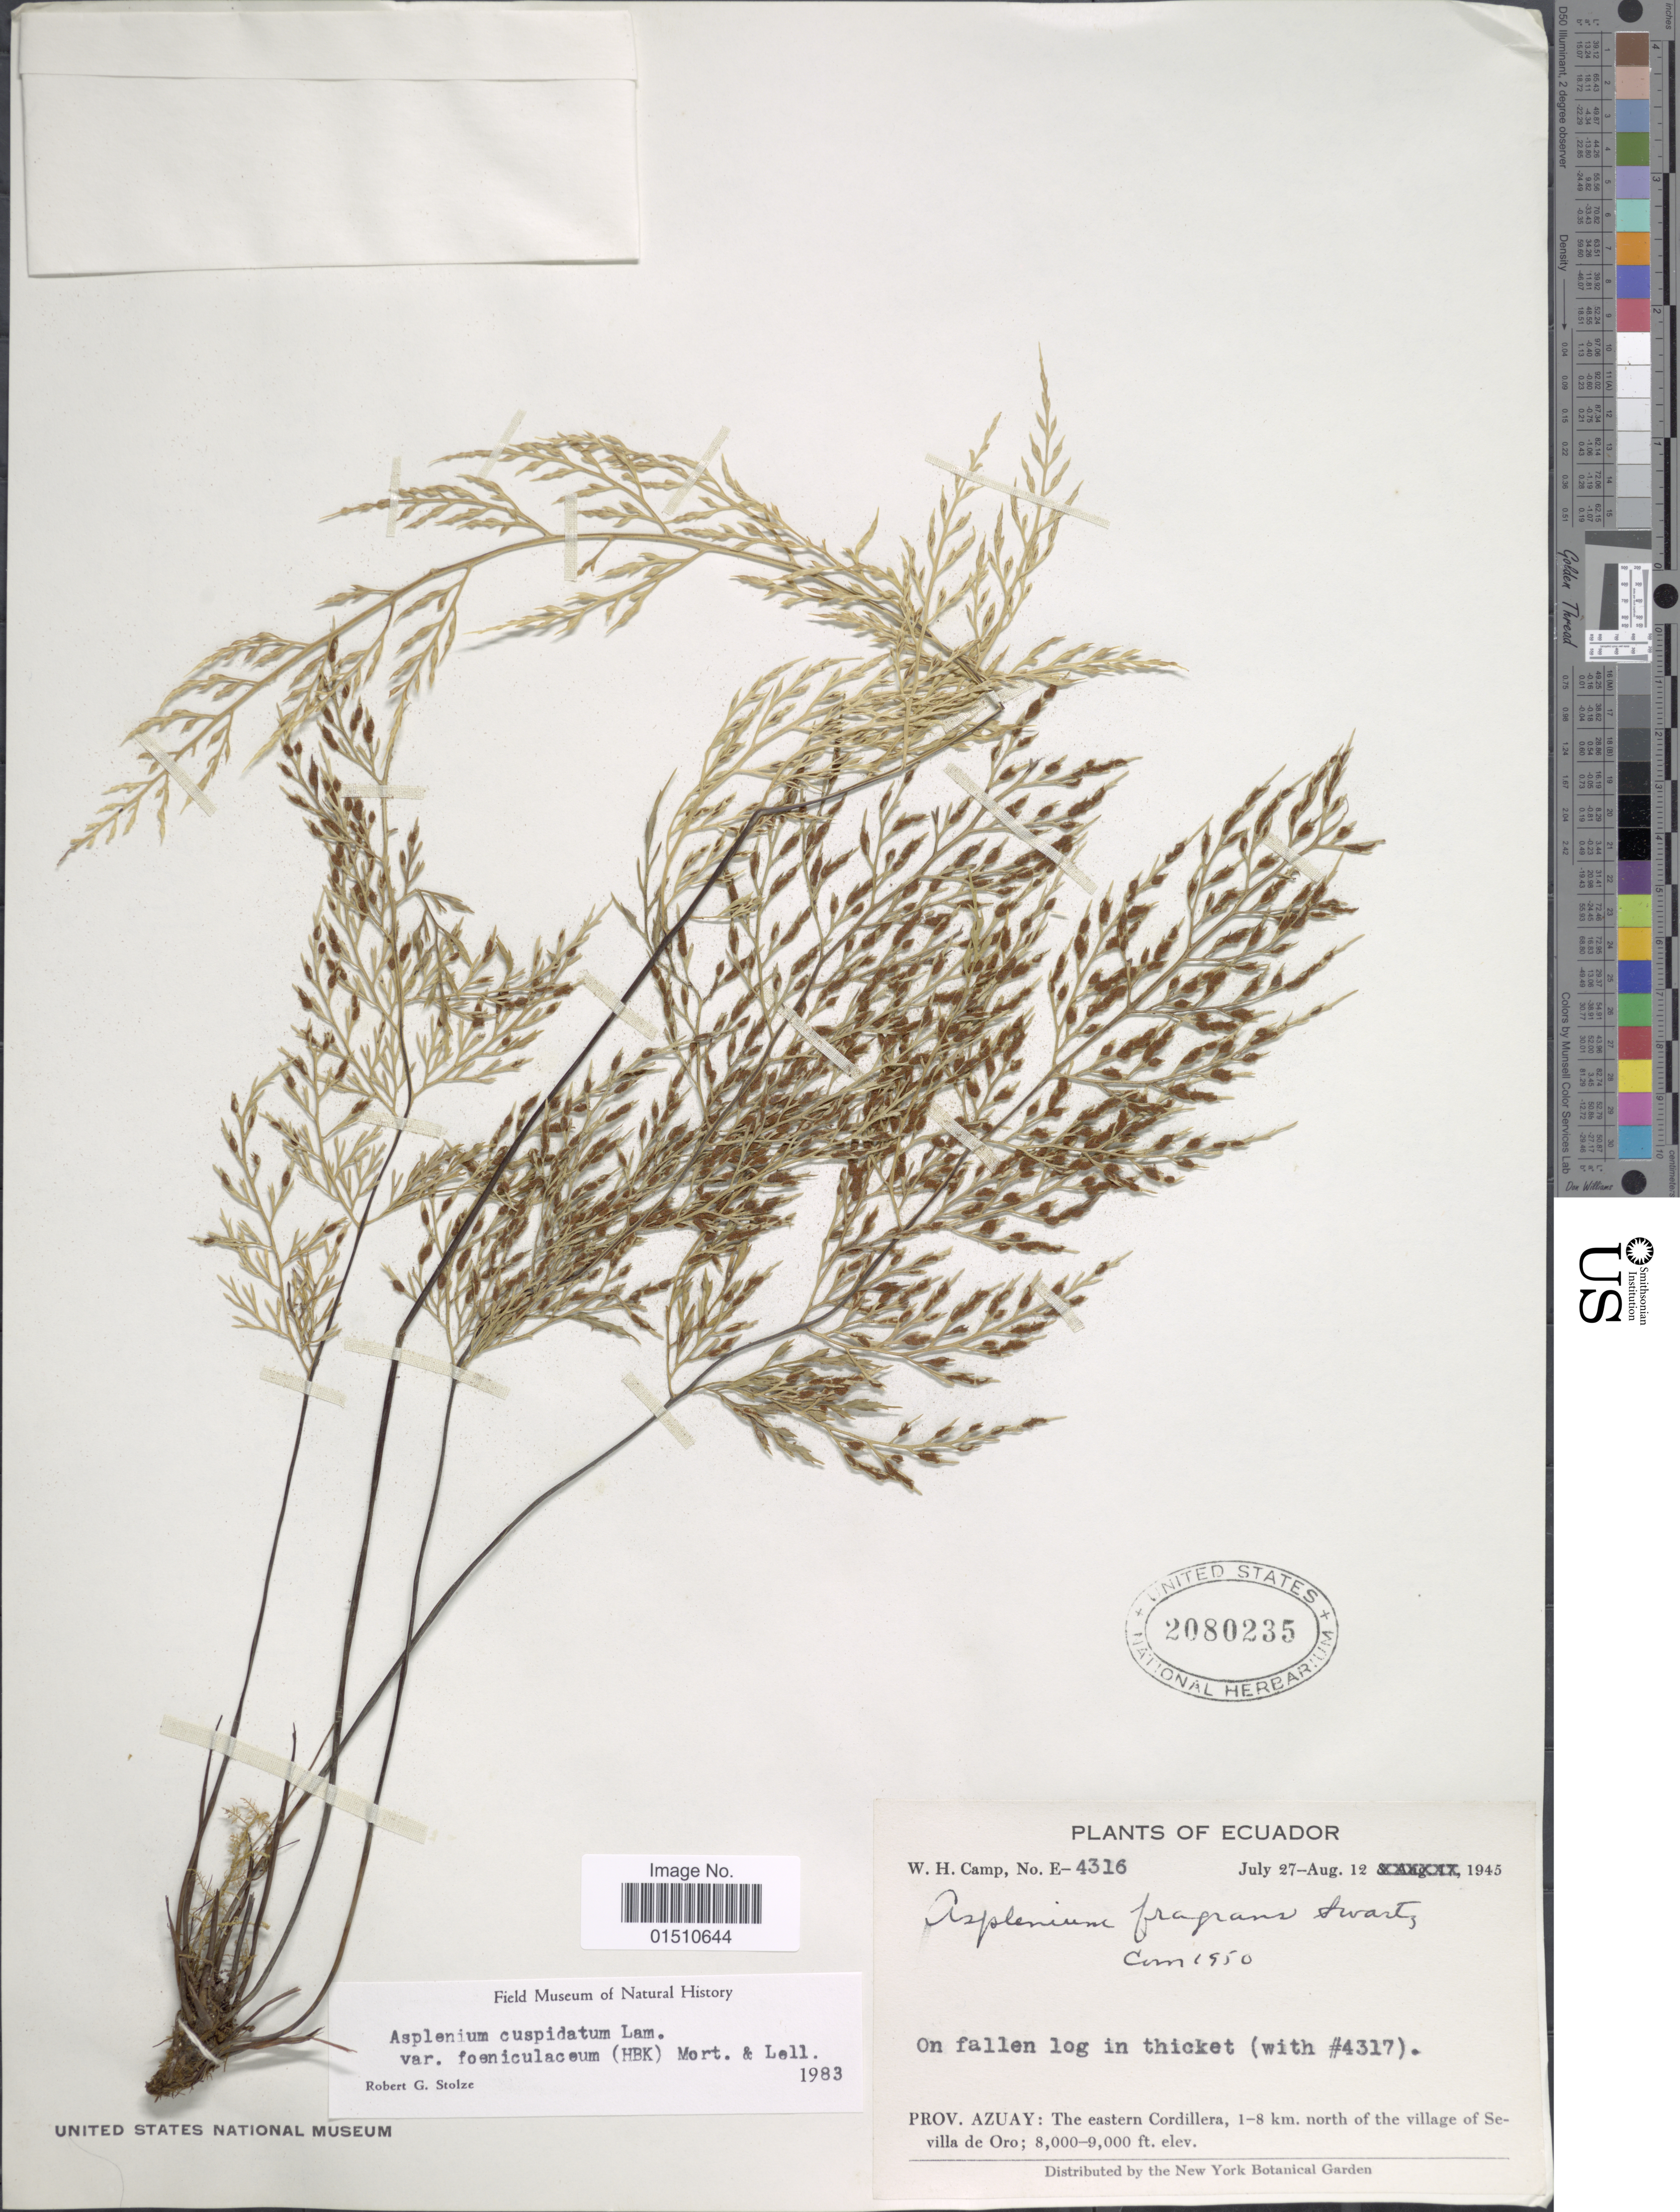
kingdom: Plantae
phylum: Tracheophyta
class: Polypodiopsida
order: Polypodiales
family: Aspleniaceae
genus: Asplenium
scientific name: Asplenium cuspidatum var. foeniculaceum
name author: (Kunth) C.V. Morton & Lellinger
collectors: W. H. Camp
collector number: E-4316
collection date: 1945-07-27/1945-08-12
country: Ecuador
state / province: Azuay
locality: Ecuador The eastern Cordillera, 1-8 km. north of the village of Sevilla de Oro.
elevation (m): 2438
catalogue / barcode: US 2080235